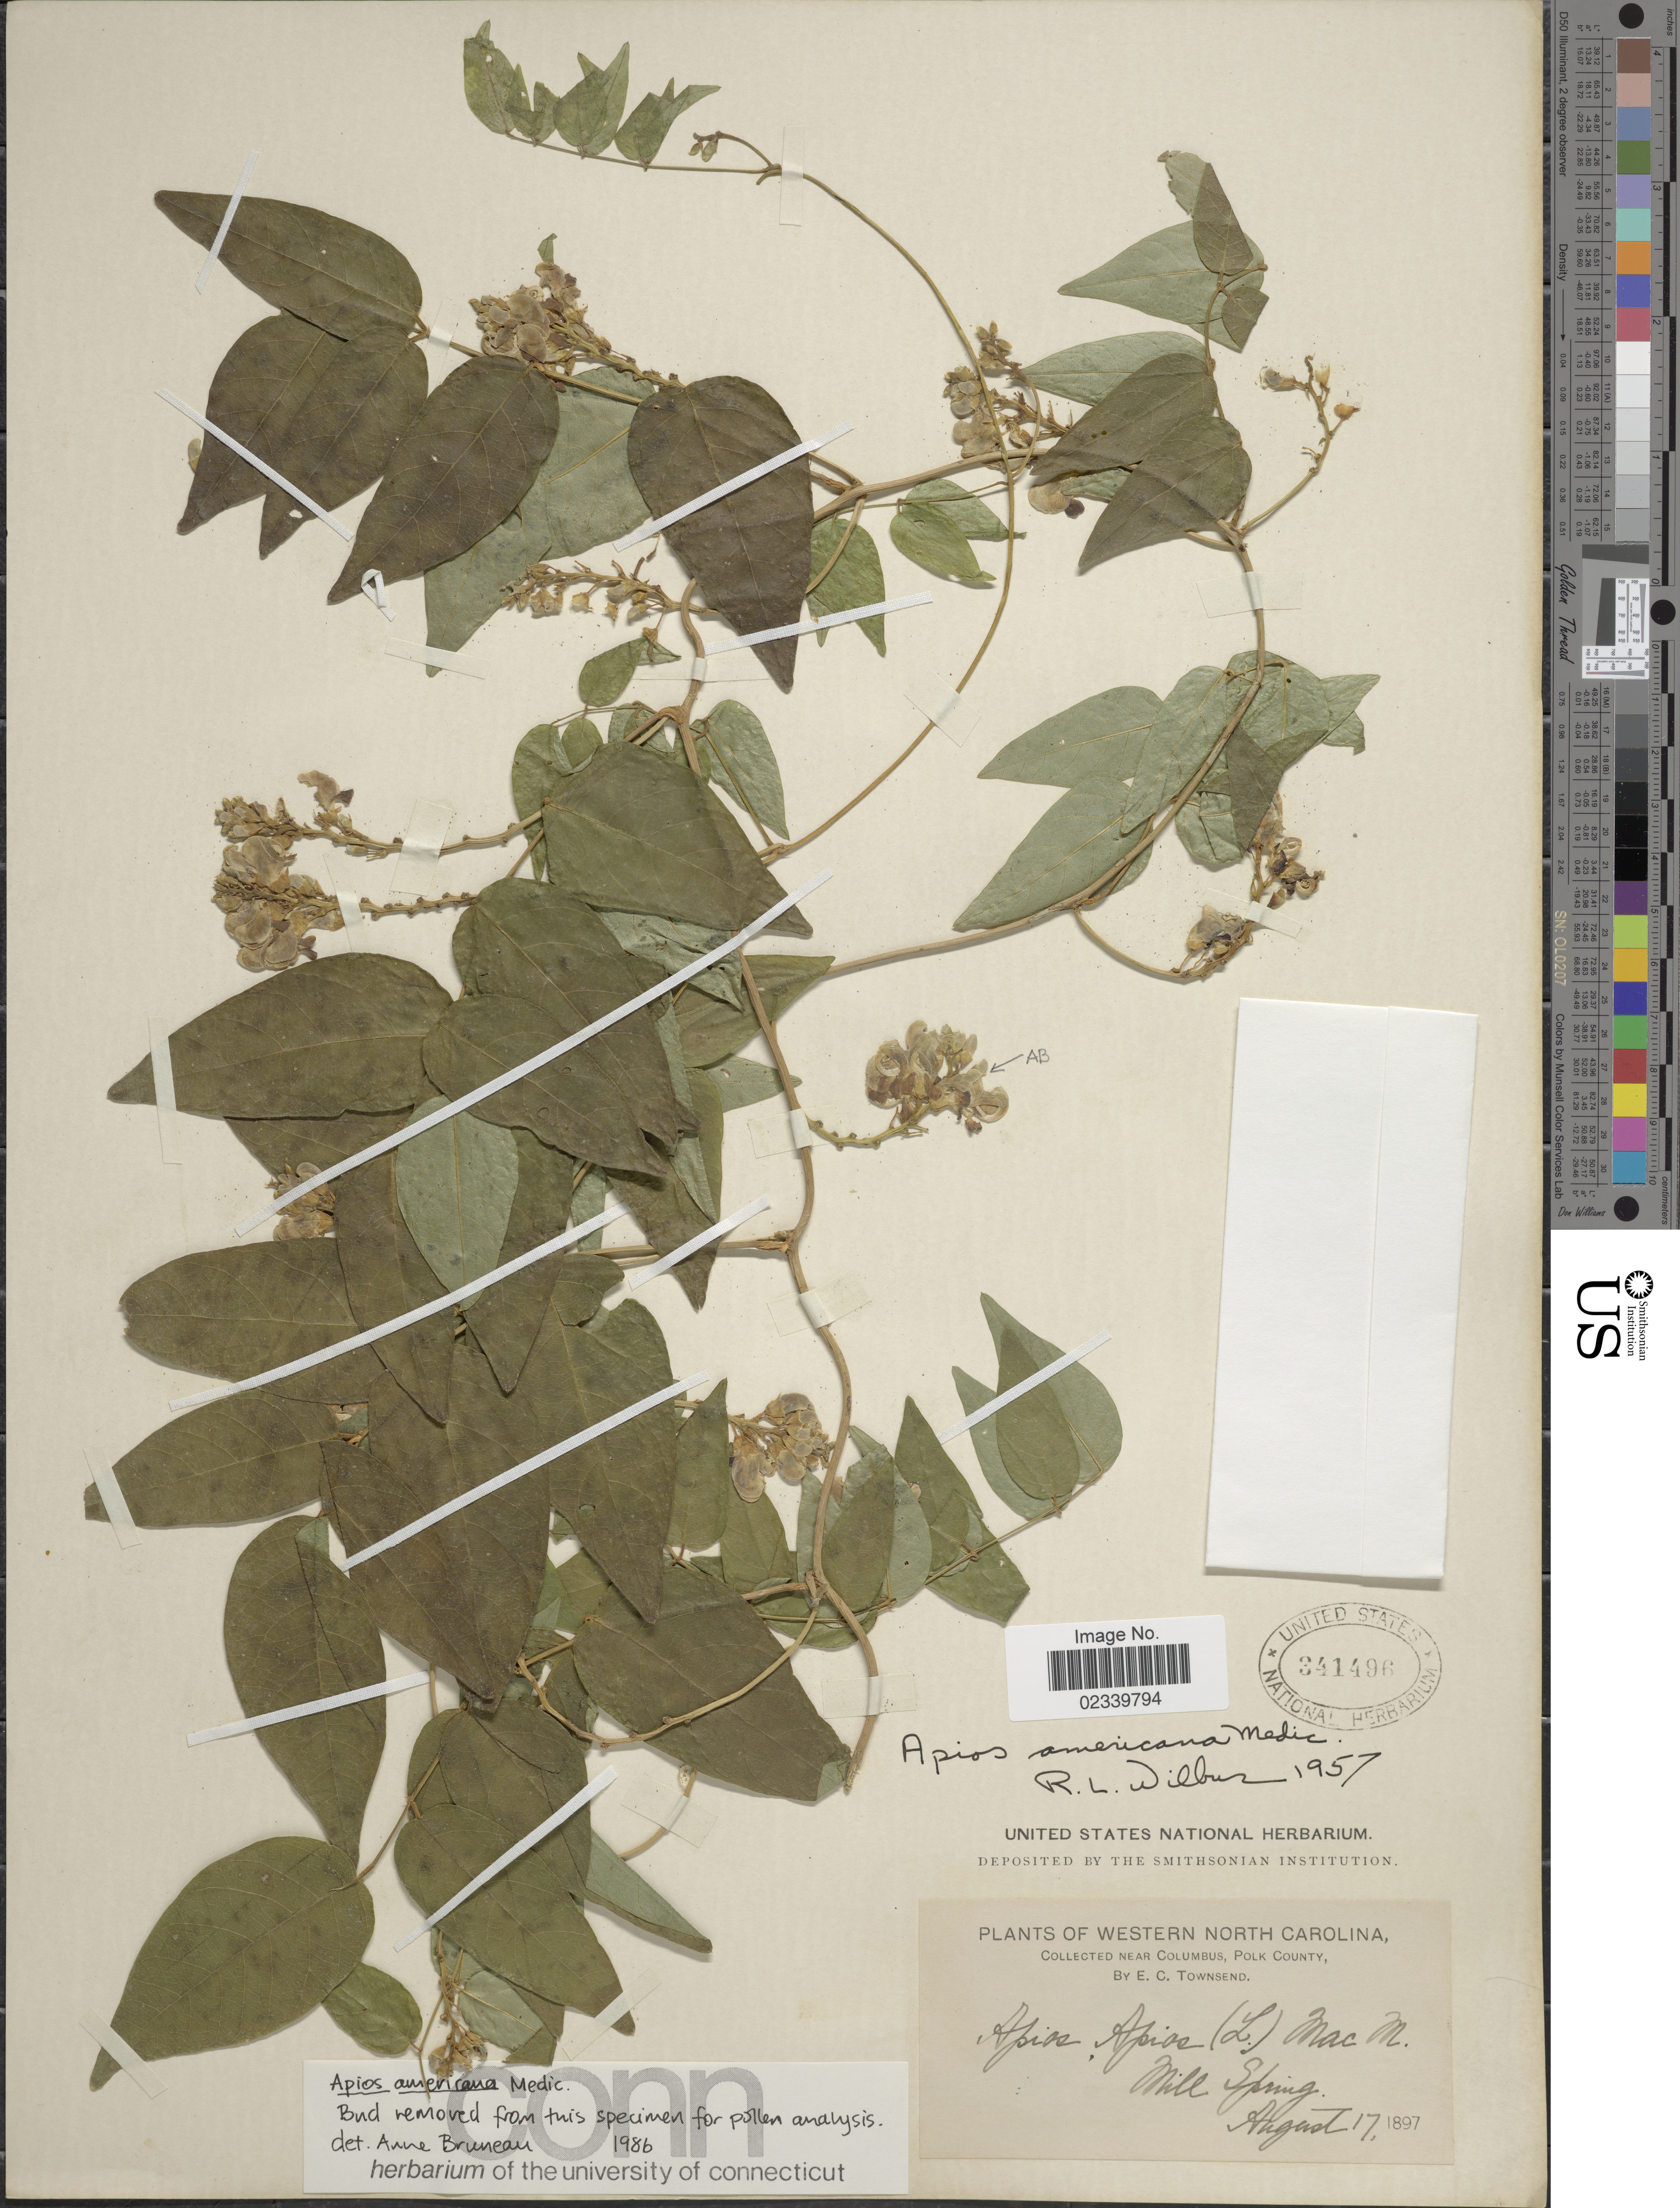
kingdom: Plantae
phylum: Tracheophyta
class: Magnoliopsida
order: Fabales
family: Fabaceae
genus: Apios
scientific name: Apios americana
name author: Medik.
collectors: E. C. Townsend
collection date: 1897-08-17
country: United States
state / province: North Carolina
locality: Western North Carolina, near Columbus, Polk County, Mill Spring.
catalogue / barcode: US 341496